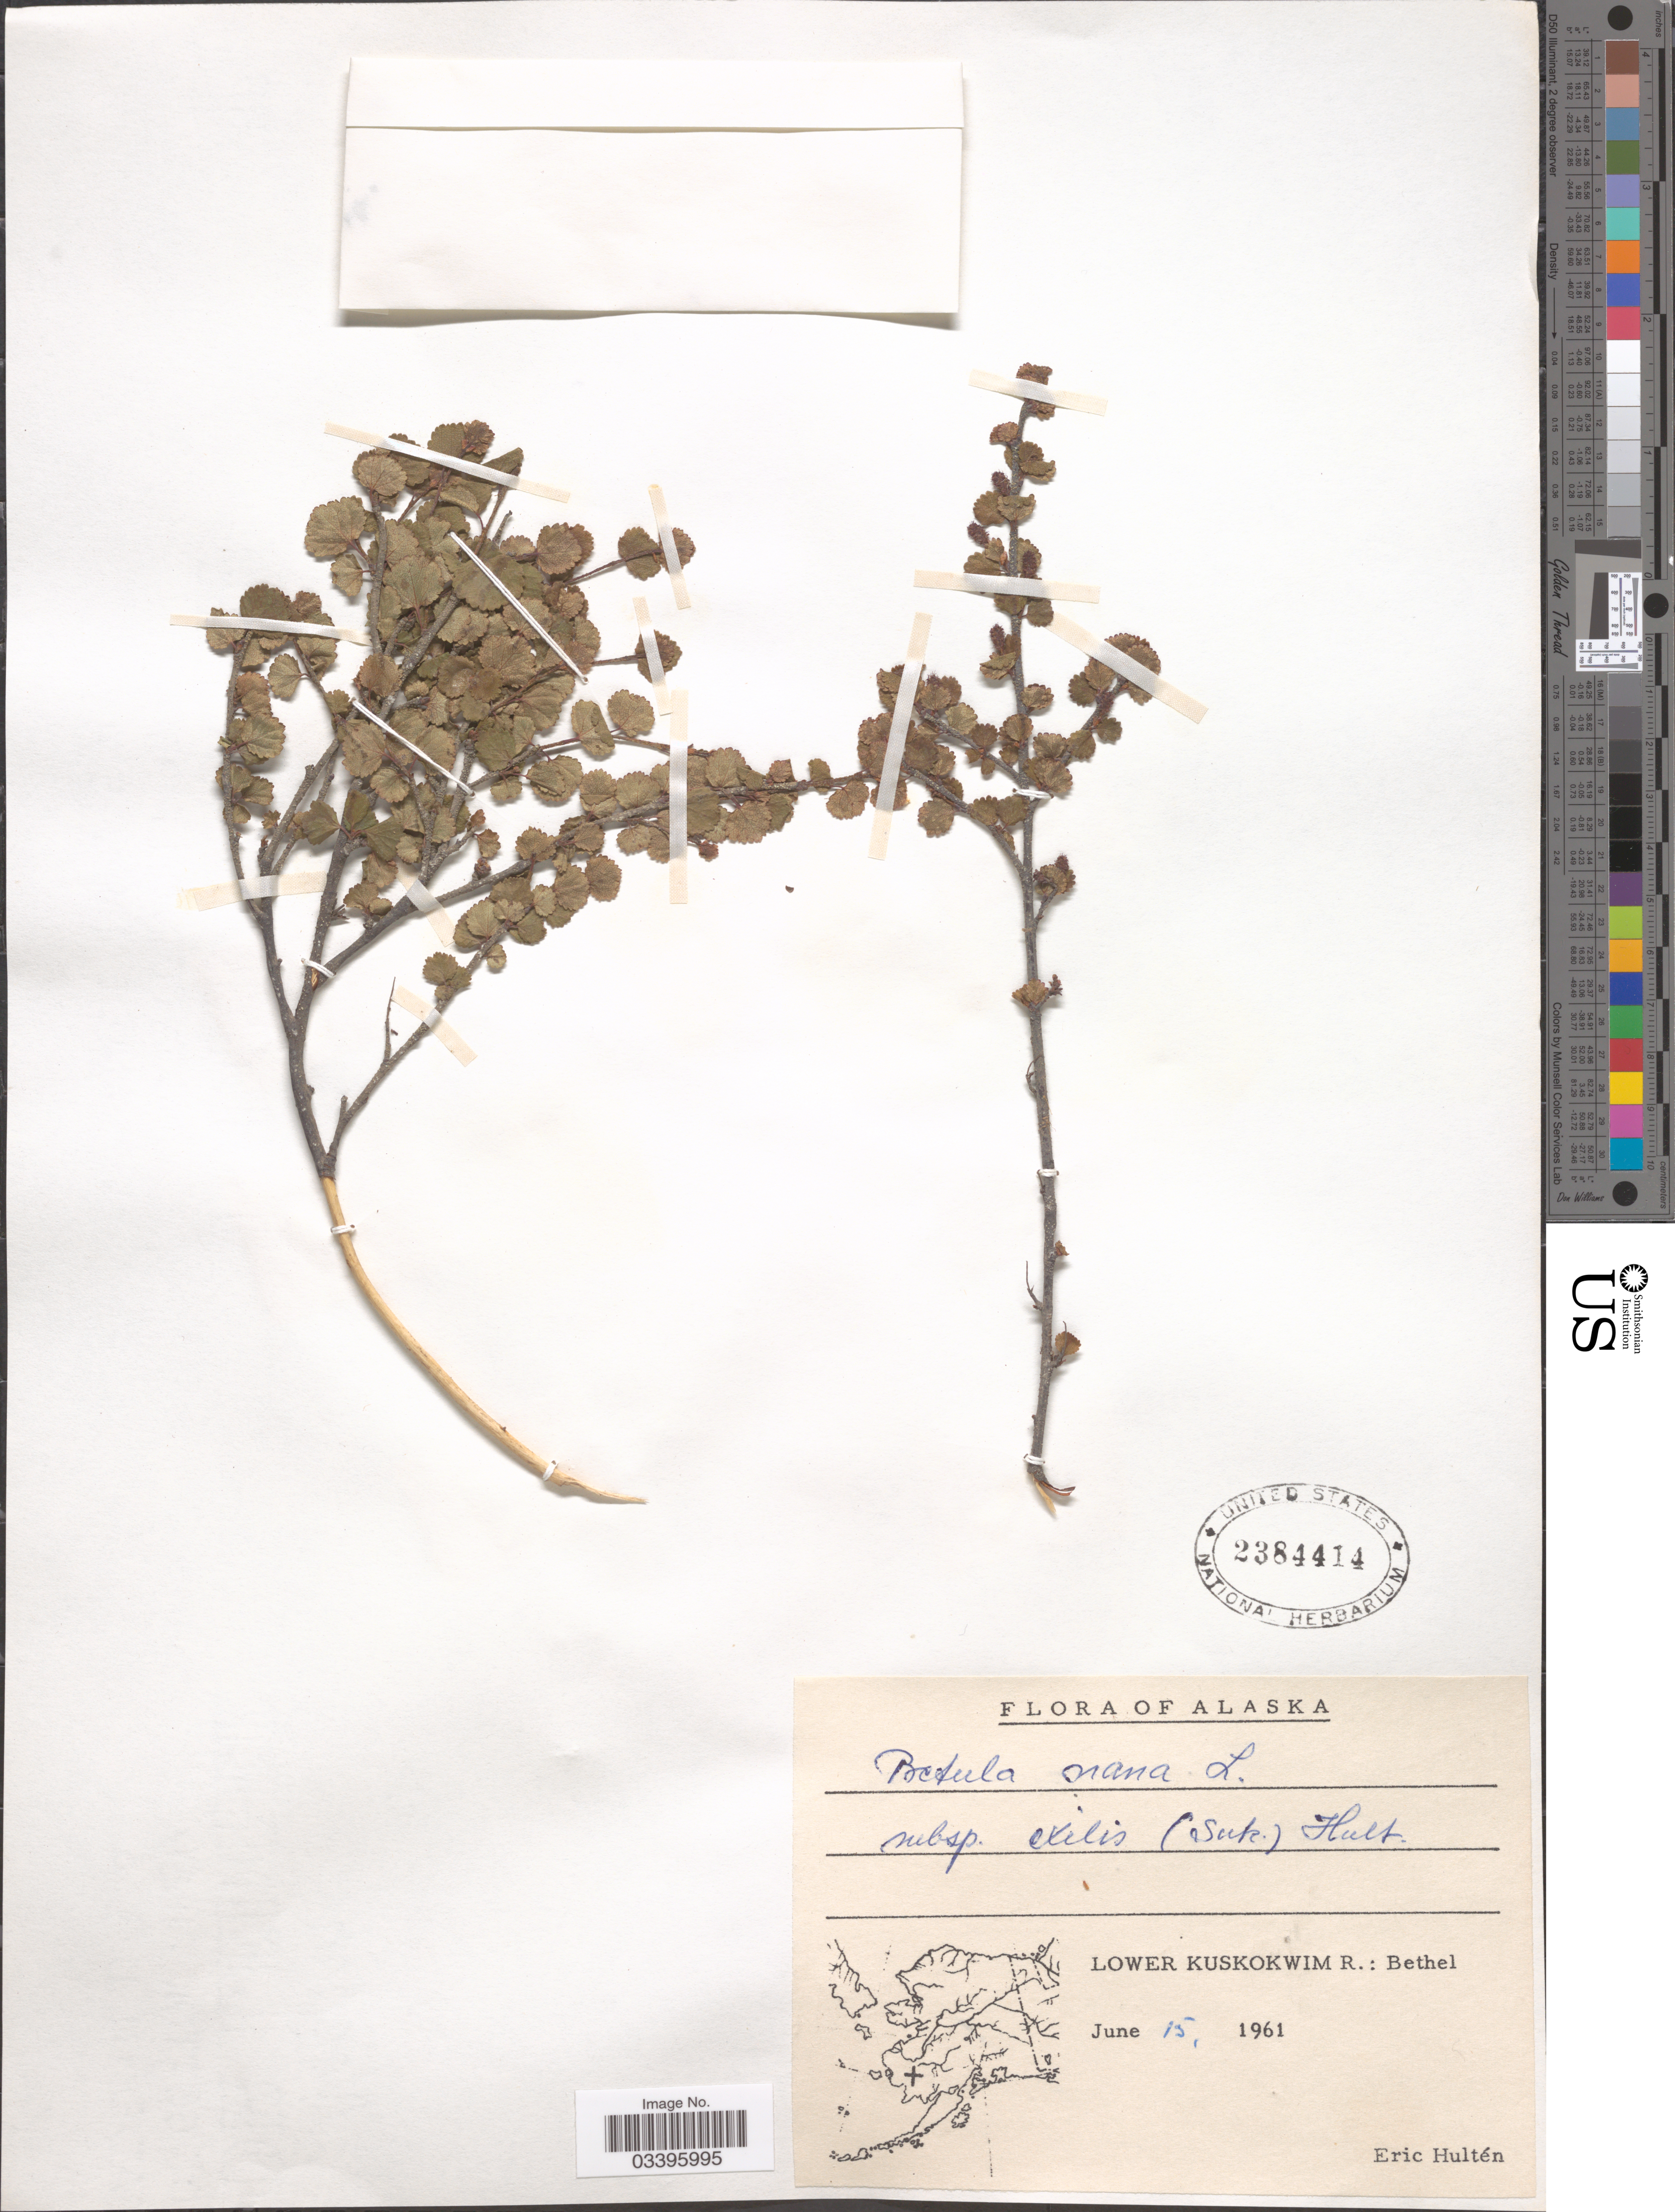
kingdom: Plantae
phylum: Tracheophyta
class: Magnoliopsida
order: Fagales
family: Betulaceae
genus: Betula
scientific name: Betula nana subsp. exilis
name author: L.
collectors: E. G. Hultén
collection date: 1961-06-15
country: United States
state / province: Alaska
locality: Lower Kuskokwim R.: Bethel.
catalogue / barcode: US 2384414